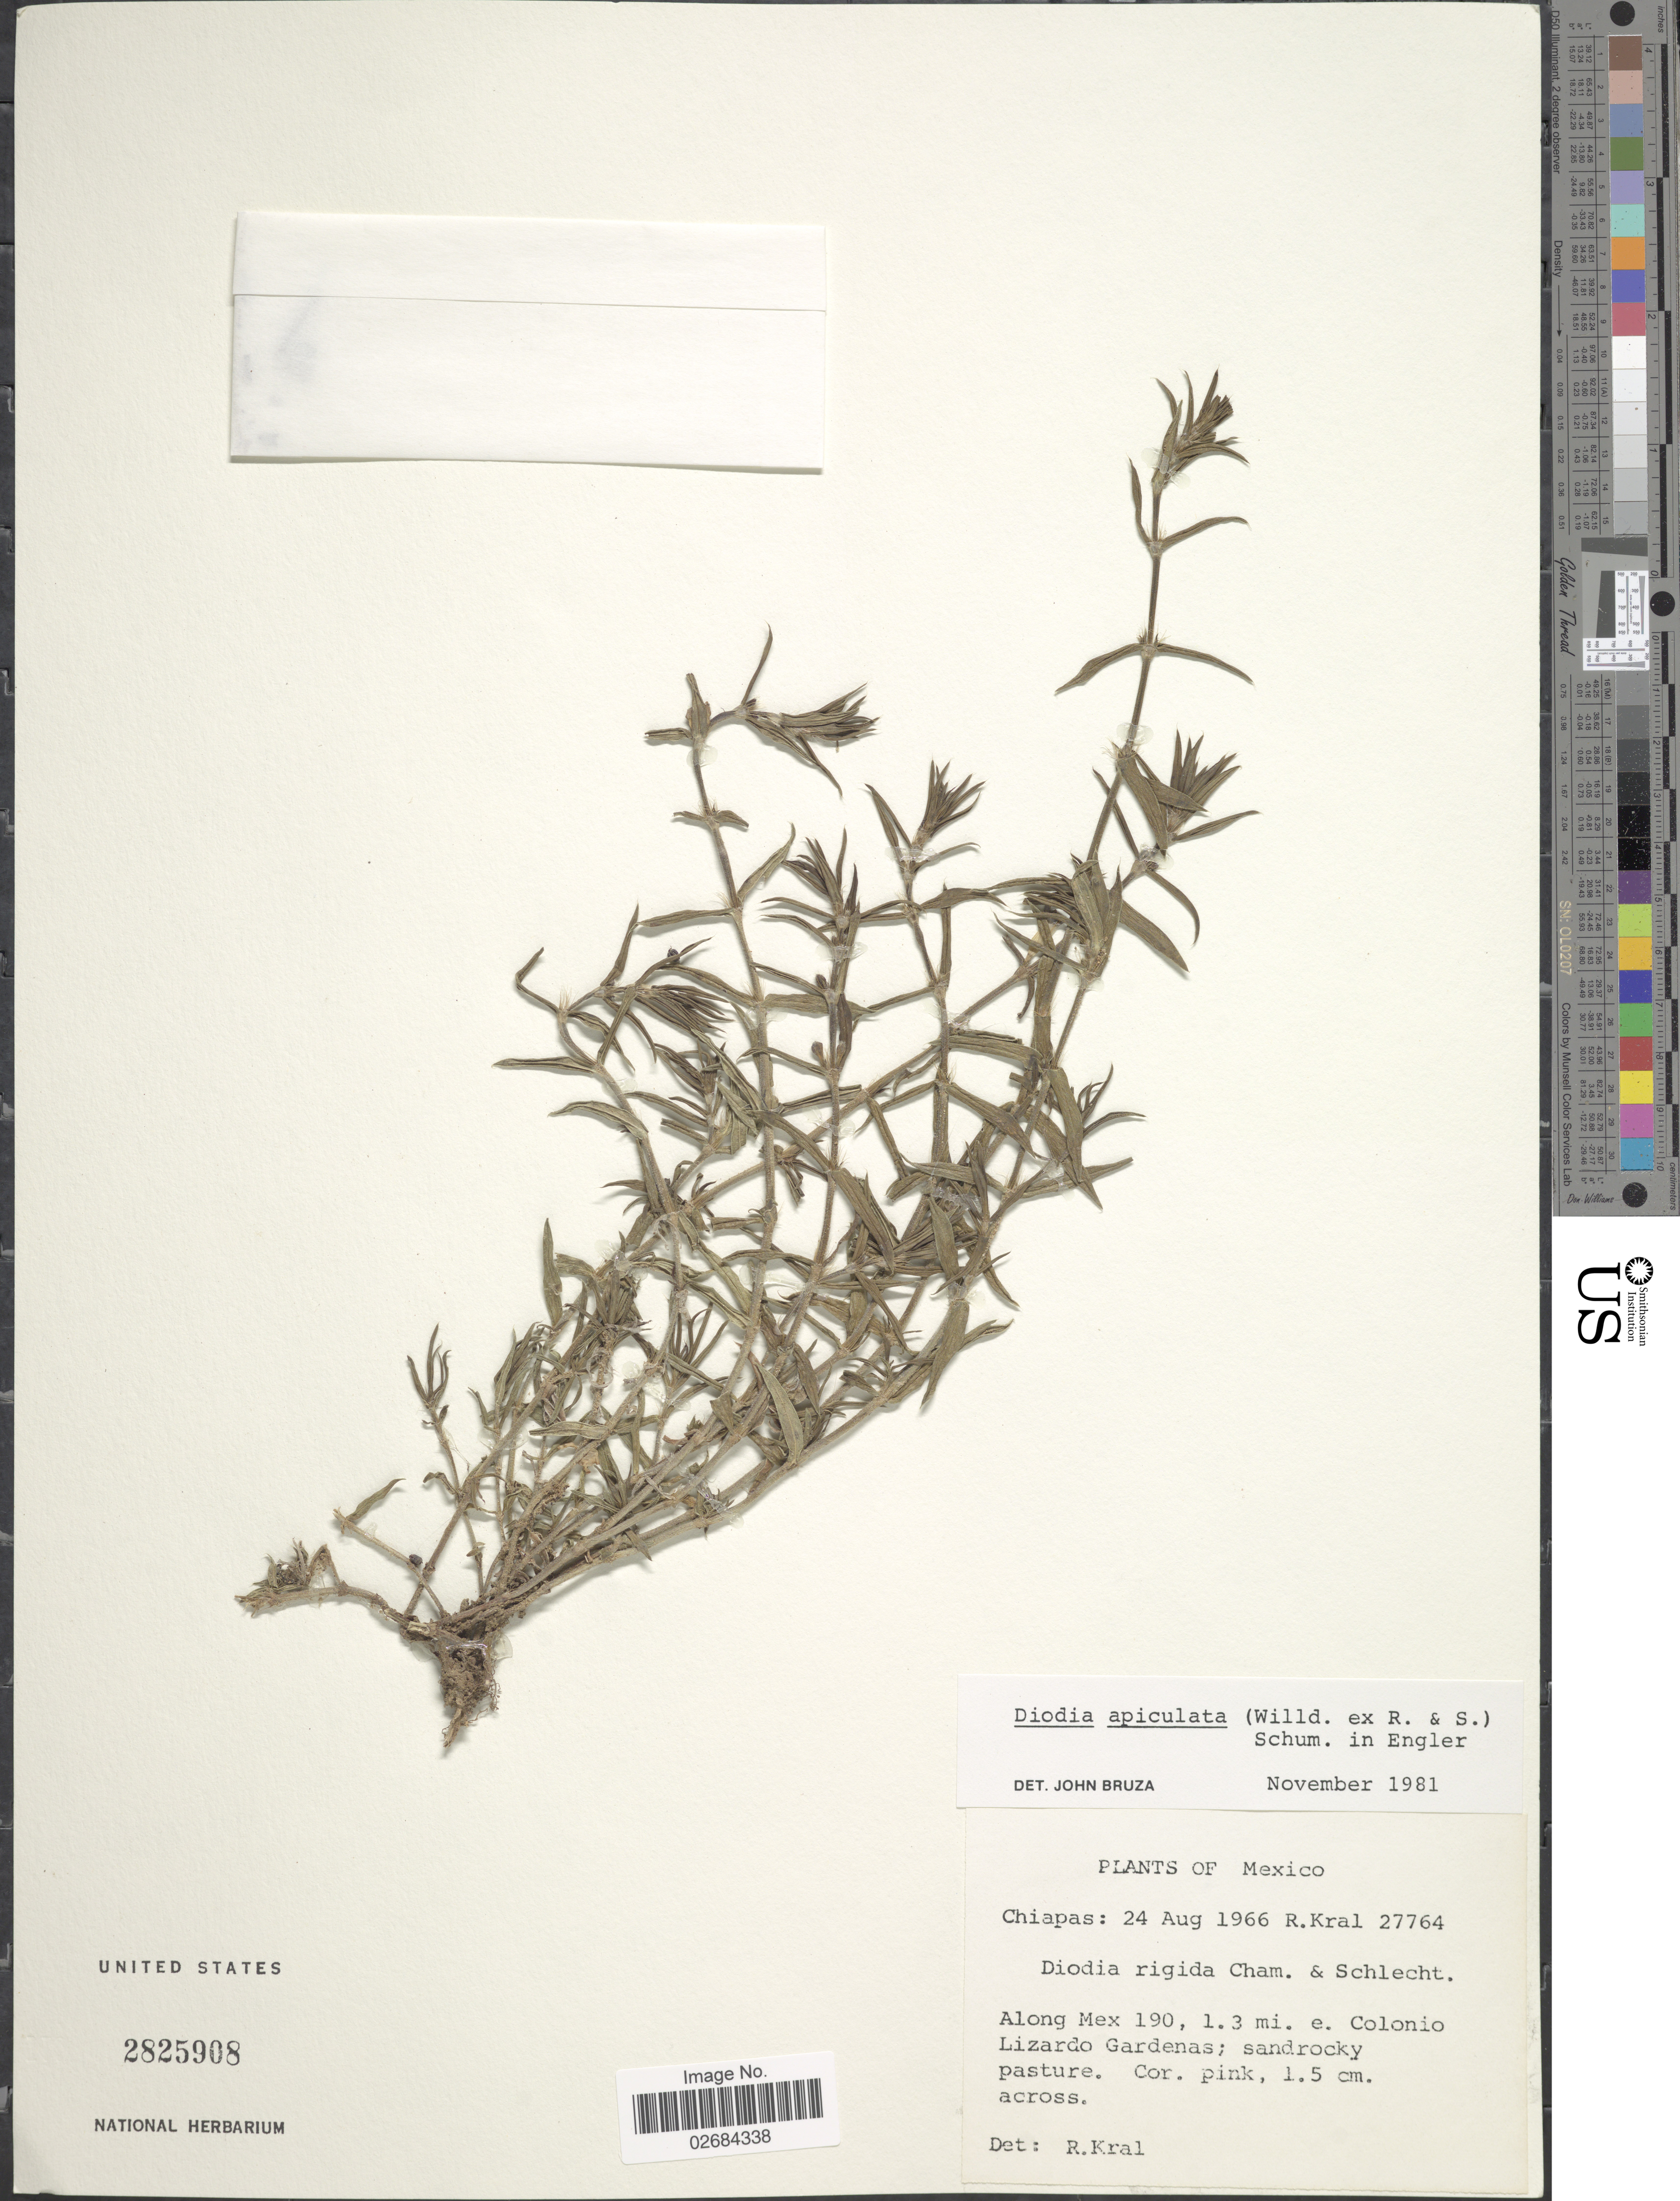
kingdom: Plantae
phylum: Tracheophyta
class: Magnoliopsida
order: Gentianales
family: Rubiaceae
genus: Diodia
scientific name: Diodia apiculata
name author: (Willd. ex Roem. & Schult.) K. Schum.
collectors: R. Kral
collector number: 27764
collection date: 1966-08-24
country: Mexico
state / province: Chiapas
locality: Along Mex 190, 1.3 mi. e. Colonio Lizardo Gardenas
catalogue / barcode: US 2825908